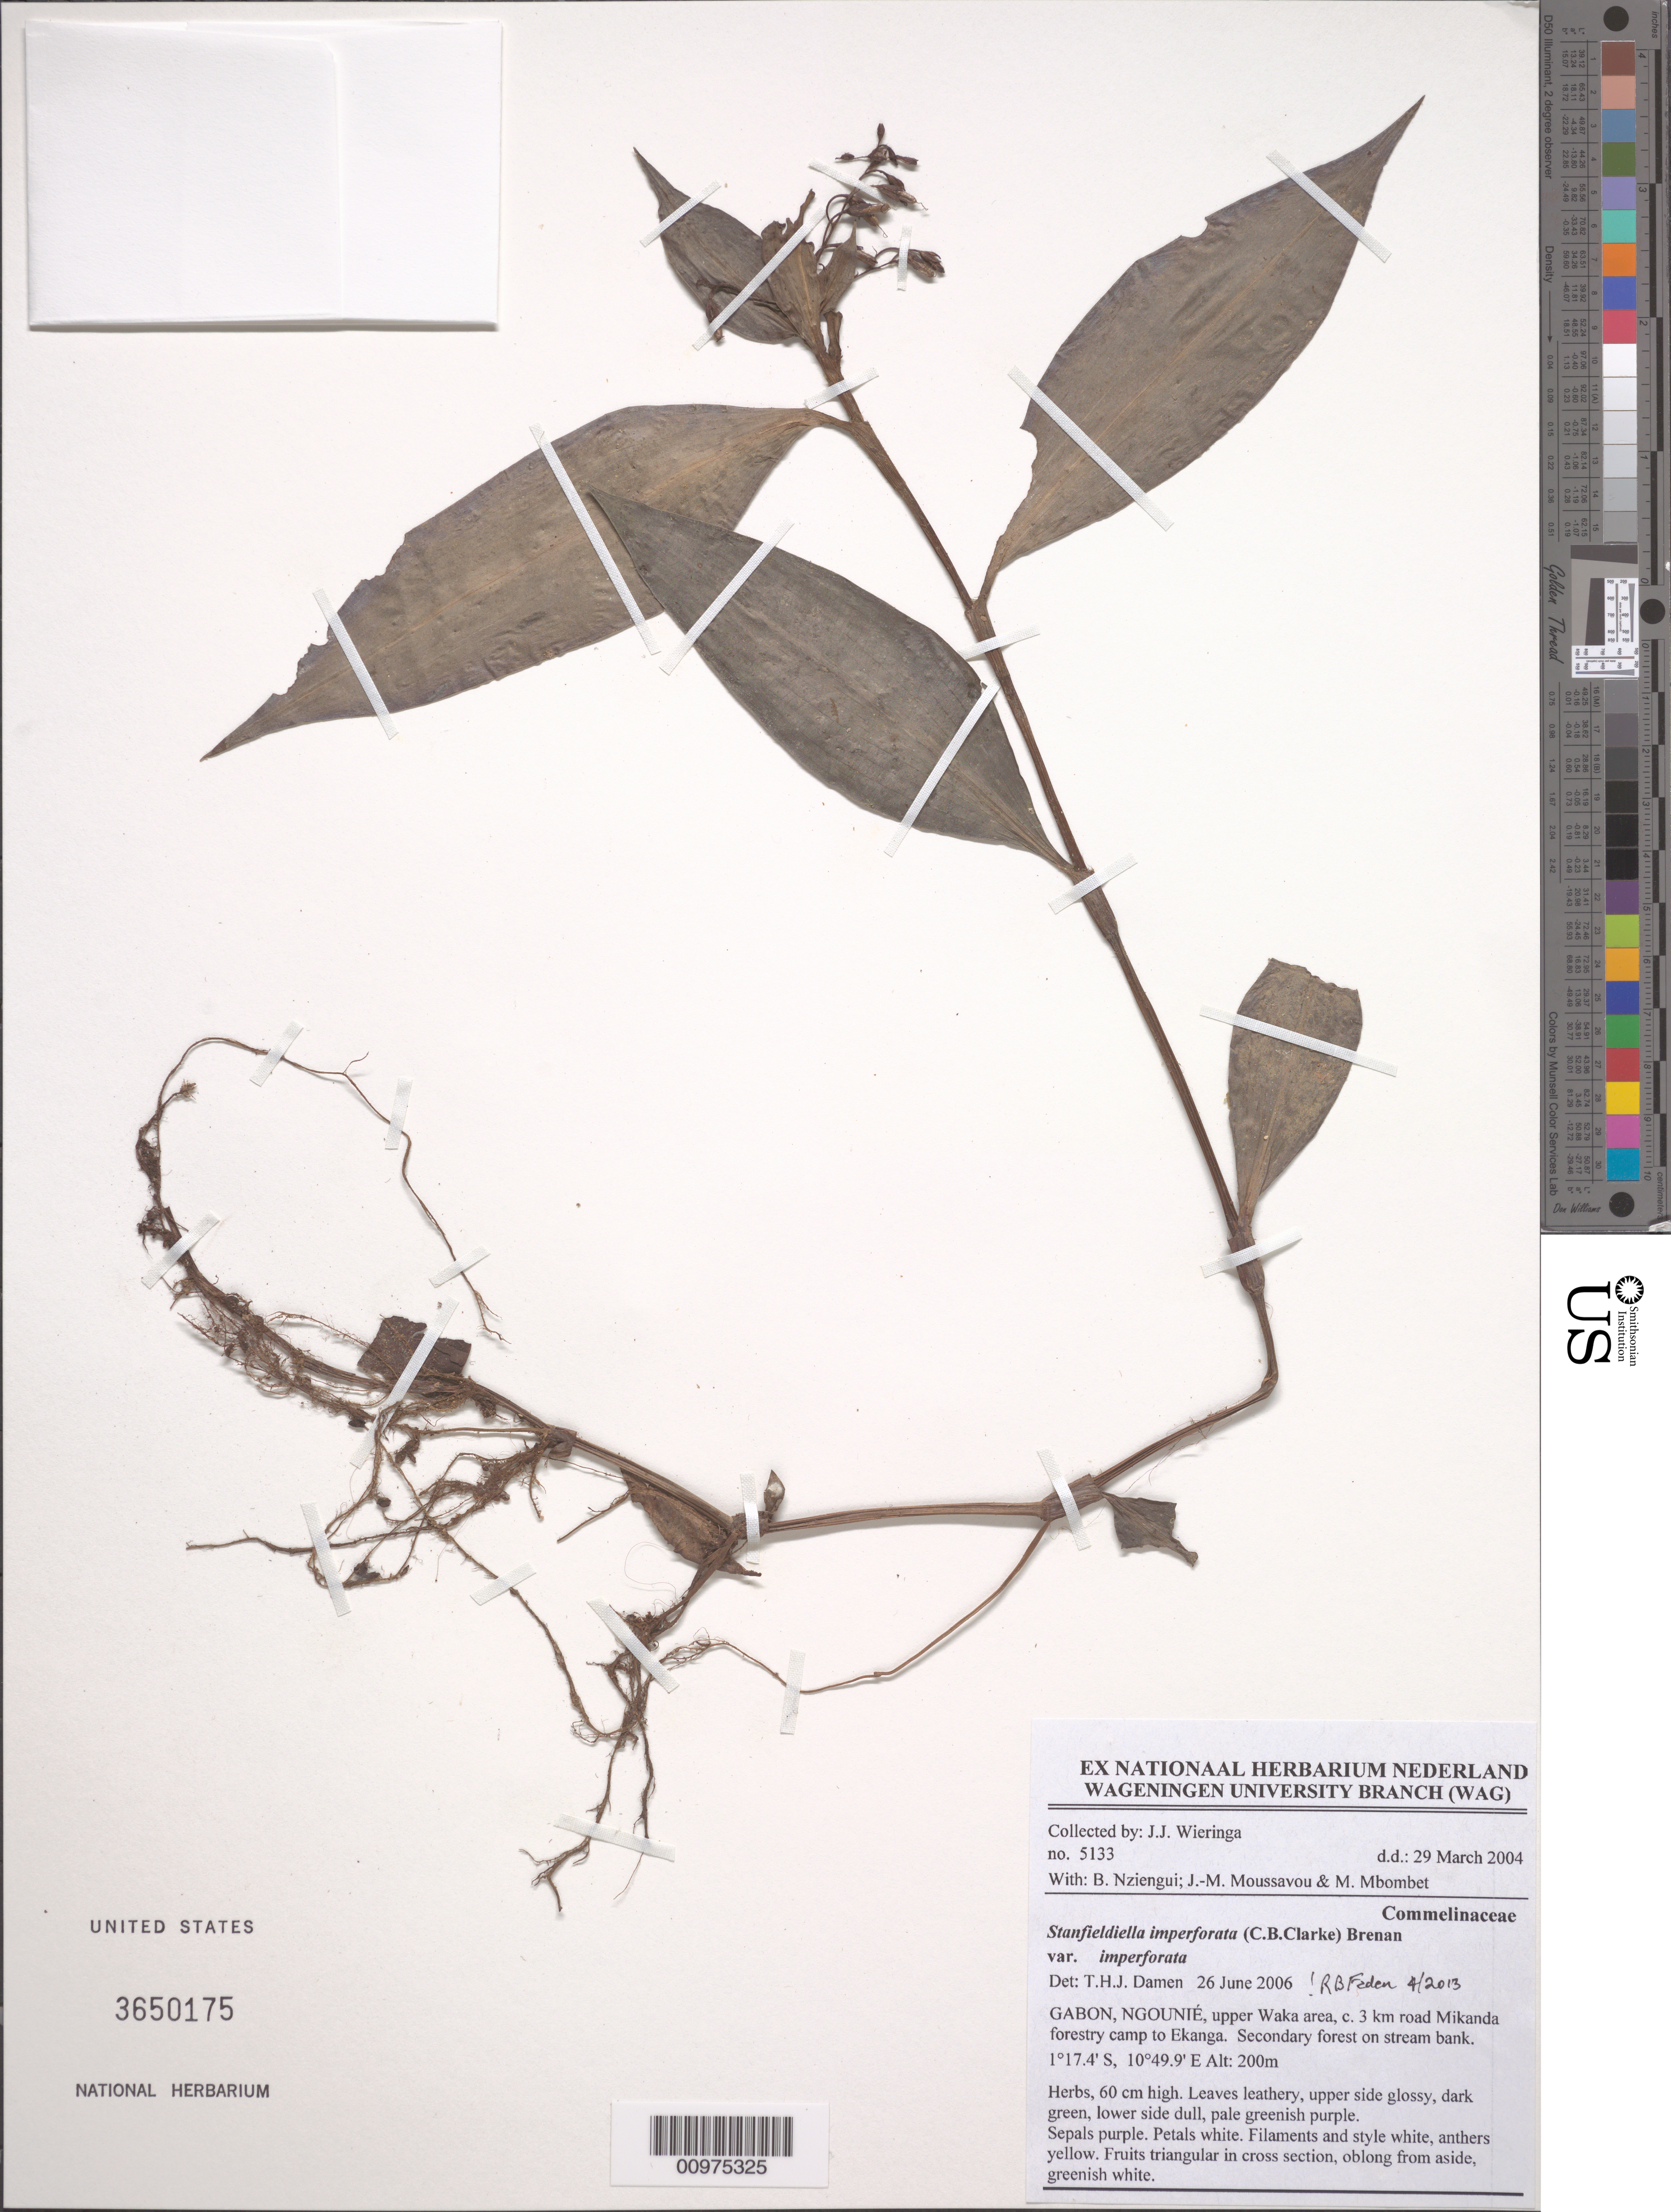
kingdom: Plantae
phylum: Tracheophyta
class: Liliopsida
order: Commelinales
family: Commelinaceae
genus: Stanfieldiella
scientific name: Stanfieldiella imperforata var. imperforata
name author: (C.B. Clarke) Brenan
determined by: Faden, Robert B., (US), Smithsonian Institution - National Museum of Natural History (UNITED STATES)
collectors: J. J. Wieringa et al.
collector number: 5133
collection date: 2004-03-29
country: Gabon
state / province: Ngounié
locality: upper Waka area, c. 3 km road Mikanda forestry camp to Ekanga.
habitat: Secondary forest on stream bank.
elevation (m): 200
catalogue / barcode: US 3650175